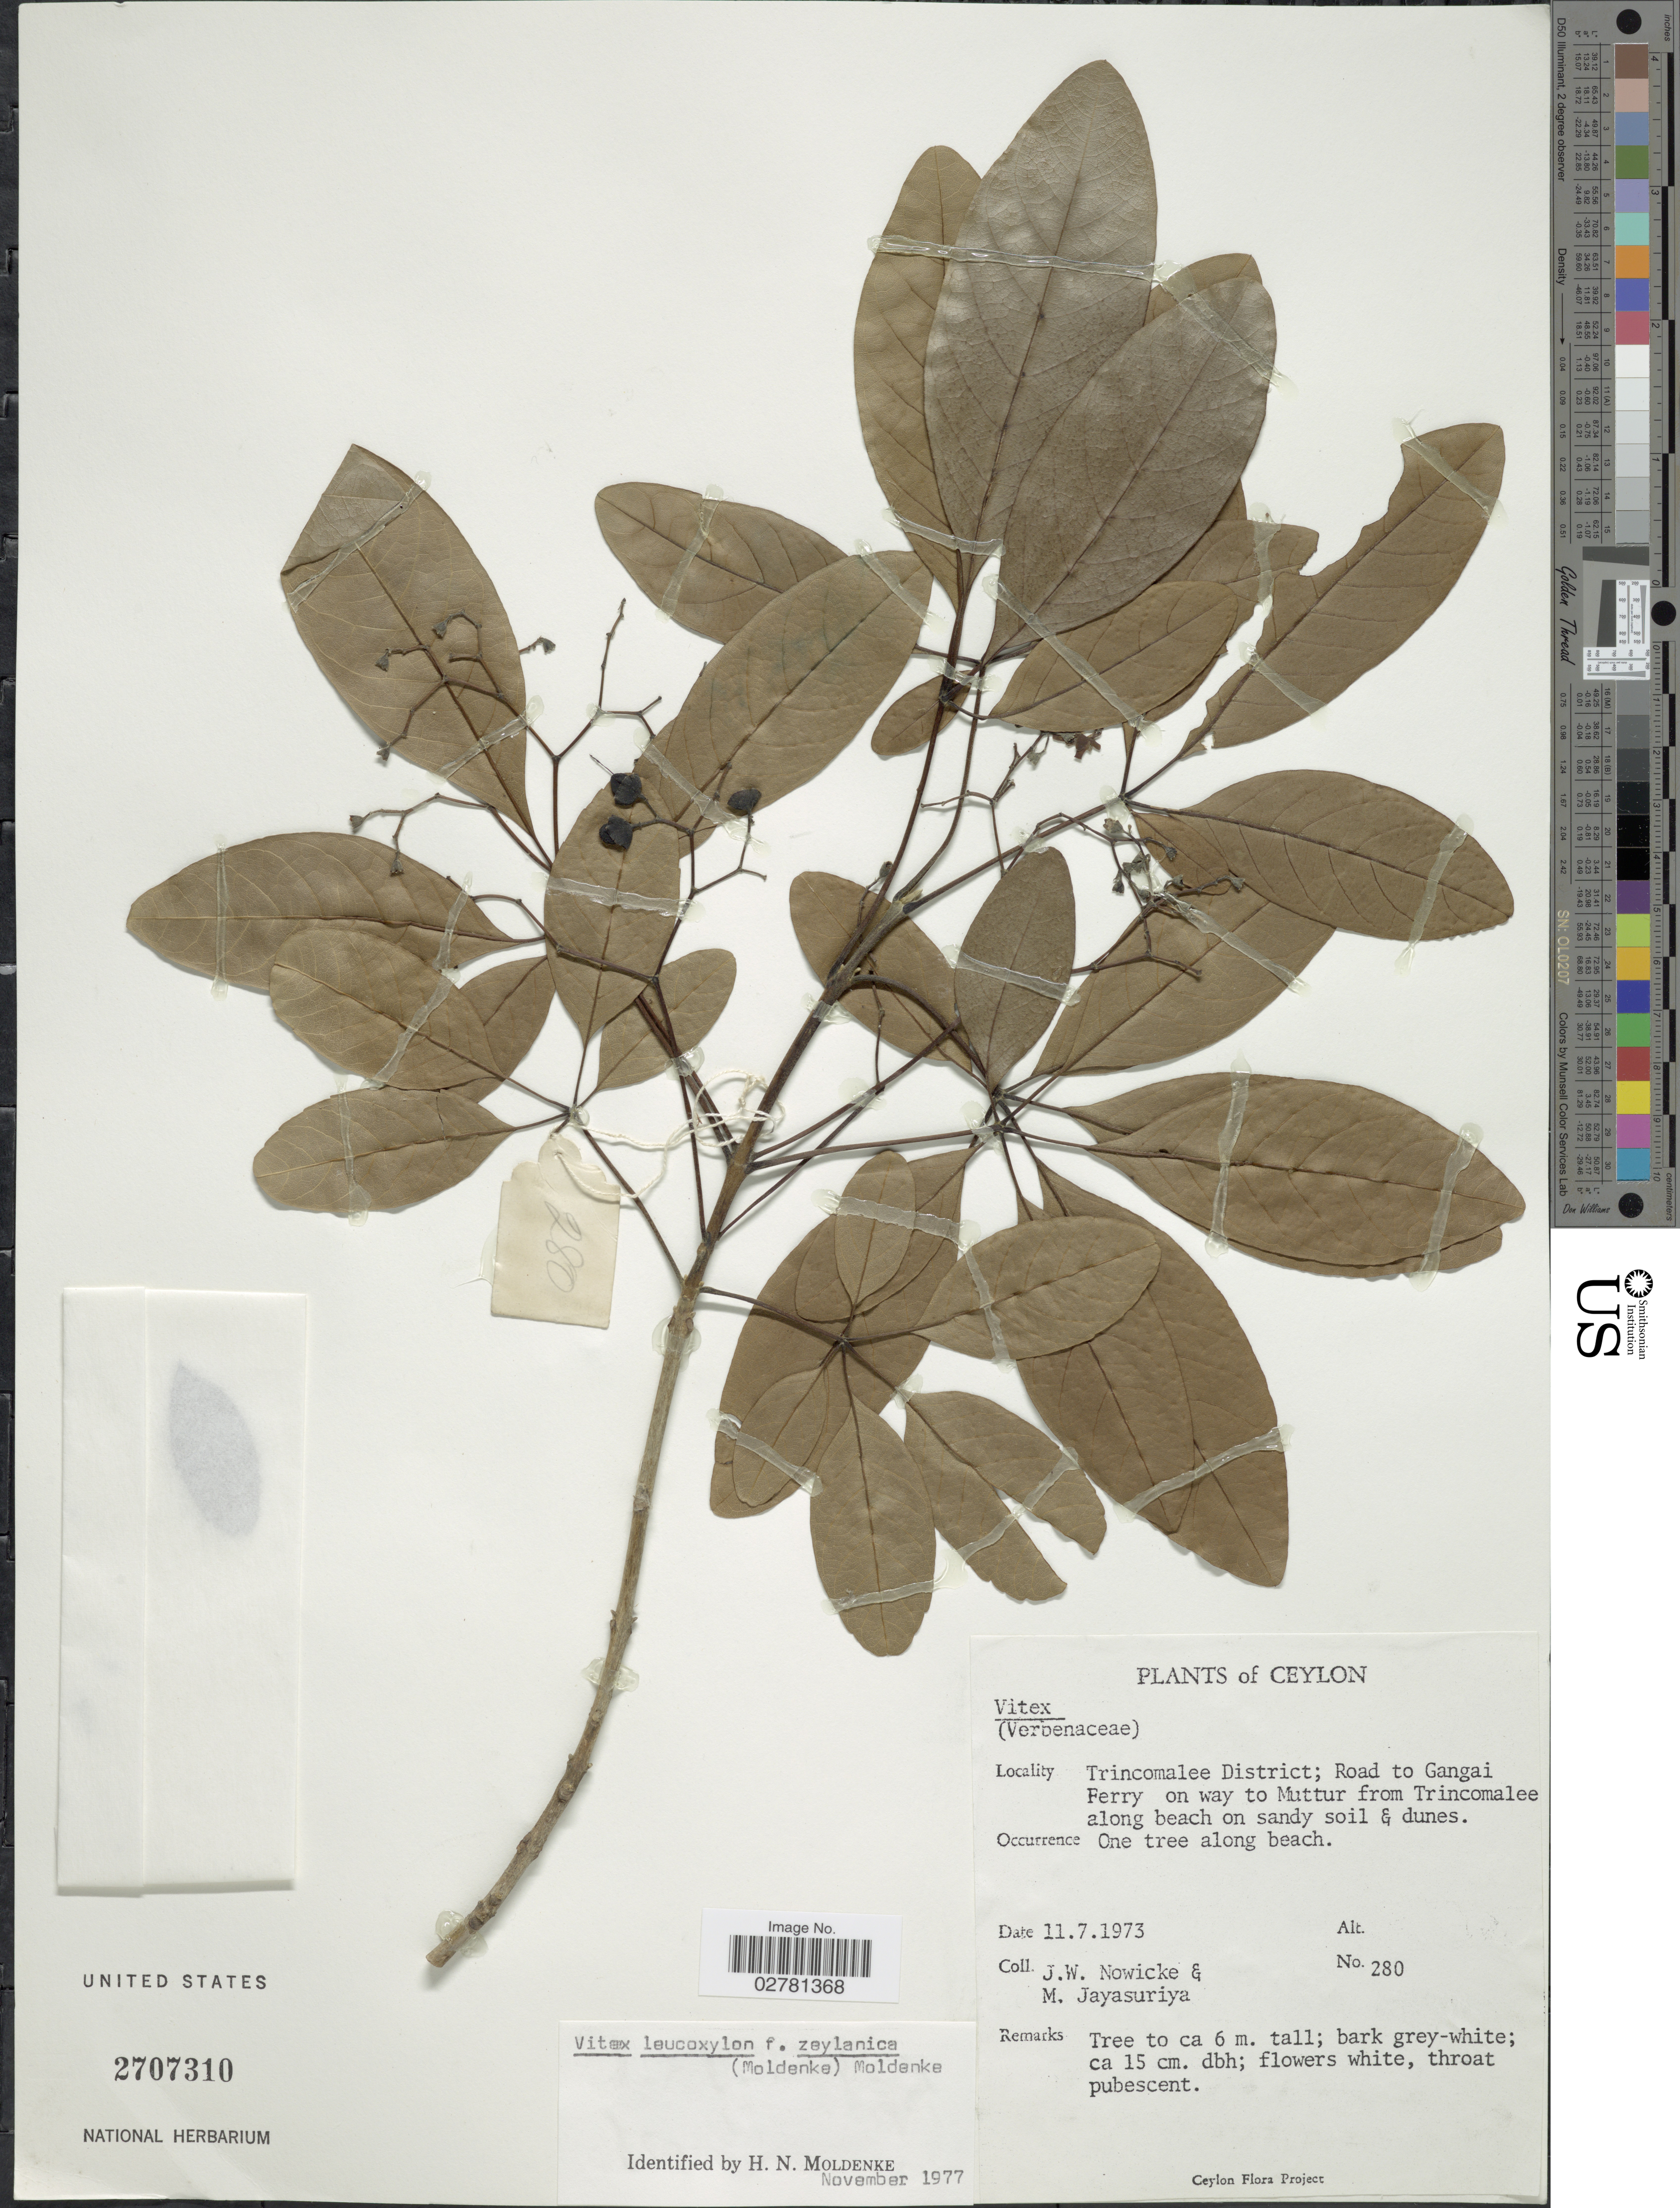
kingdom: Plantae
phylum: Tracheophyta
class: Magnoliopsida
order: Lamiales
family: Lamiaceae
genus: Vitex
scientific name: Vitex leucoxylon var. zeylanica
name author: Moldenke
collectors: J. W. Nowicke & M. Jayasuriya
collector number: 280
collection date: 1973-07-11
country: Sri Lanka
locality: Ceylon. Trincomalee District: Road to Gangai Ferry on way to Muttur from Trincomalee along beach on sandy soil & dunes.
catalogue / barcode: US 2707310